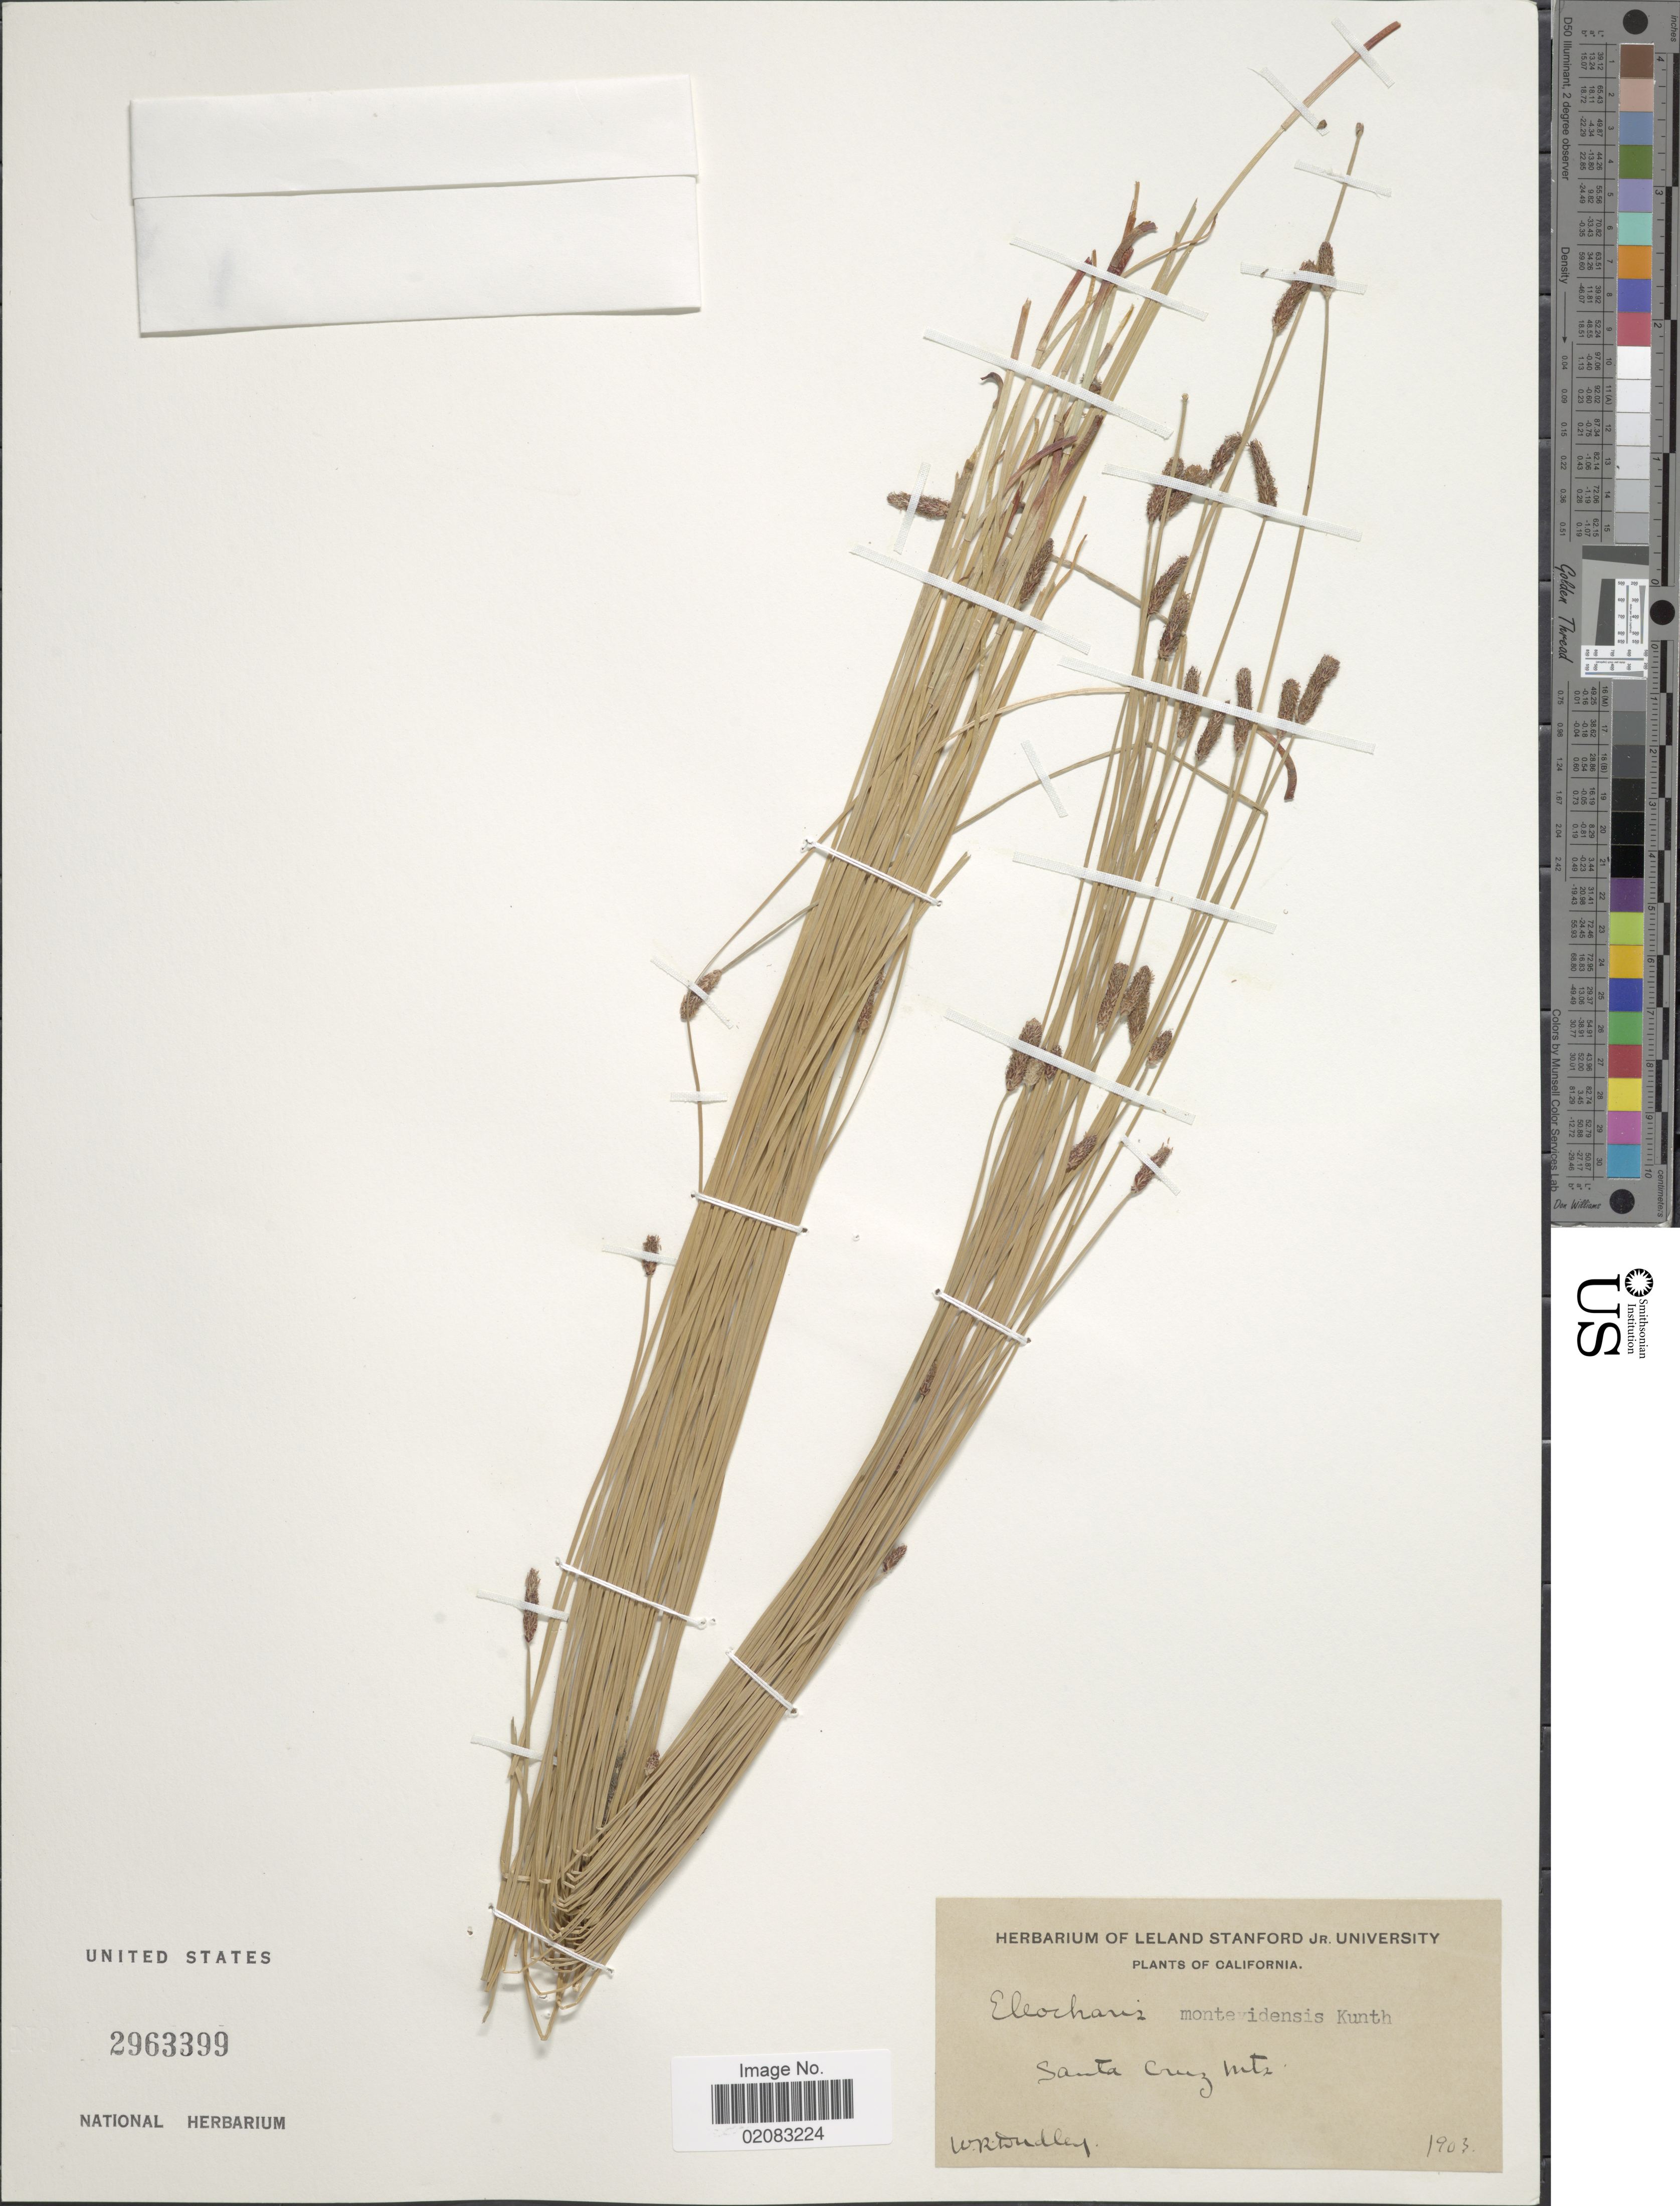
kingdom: Plantae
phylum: Tracheophyta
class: Liliopsida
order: Poales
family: Cyperaceae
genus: Eleocharis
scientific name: Eleocharis montevidensis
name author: Kunth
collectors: W. Dudley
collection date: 1903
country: United States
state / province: California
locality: Santa Cruz Mts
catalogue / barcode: US 2963399